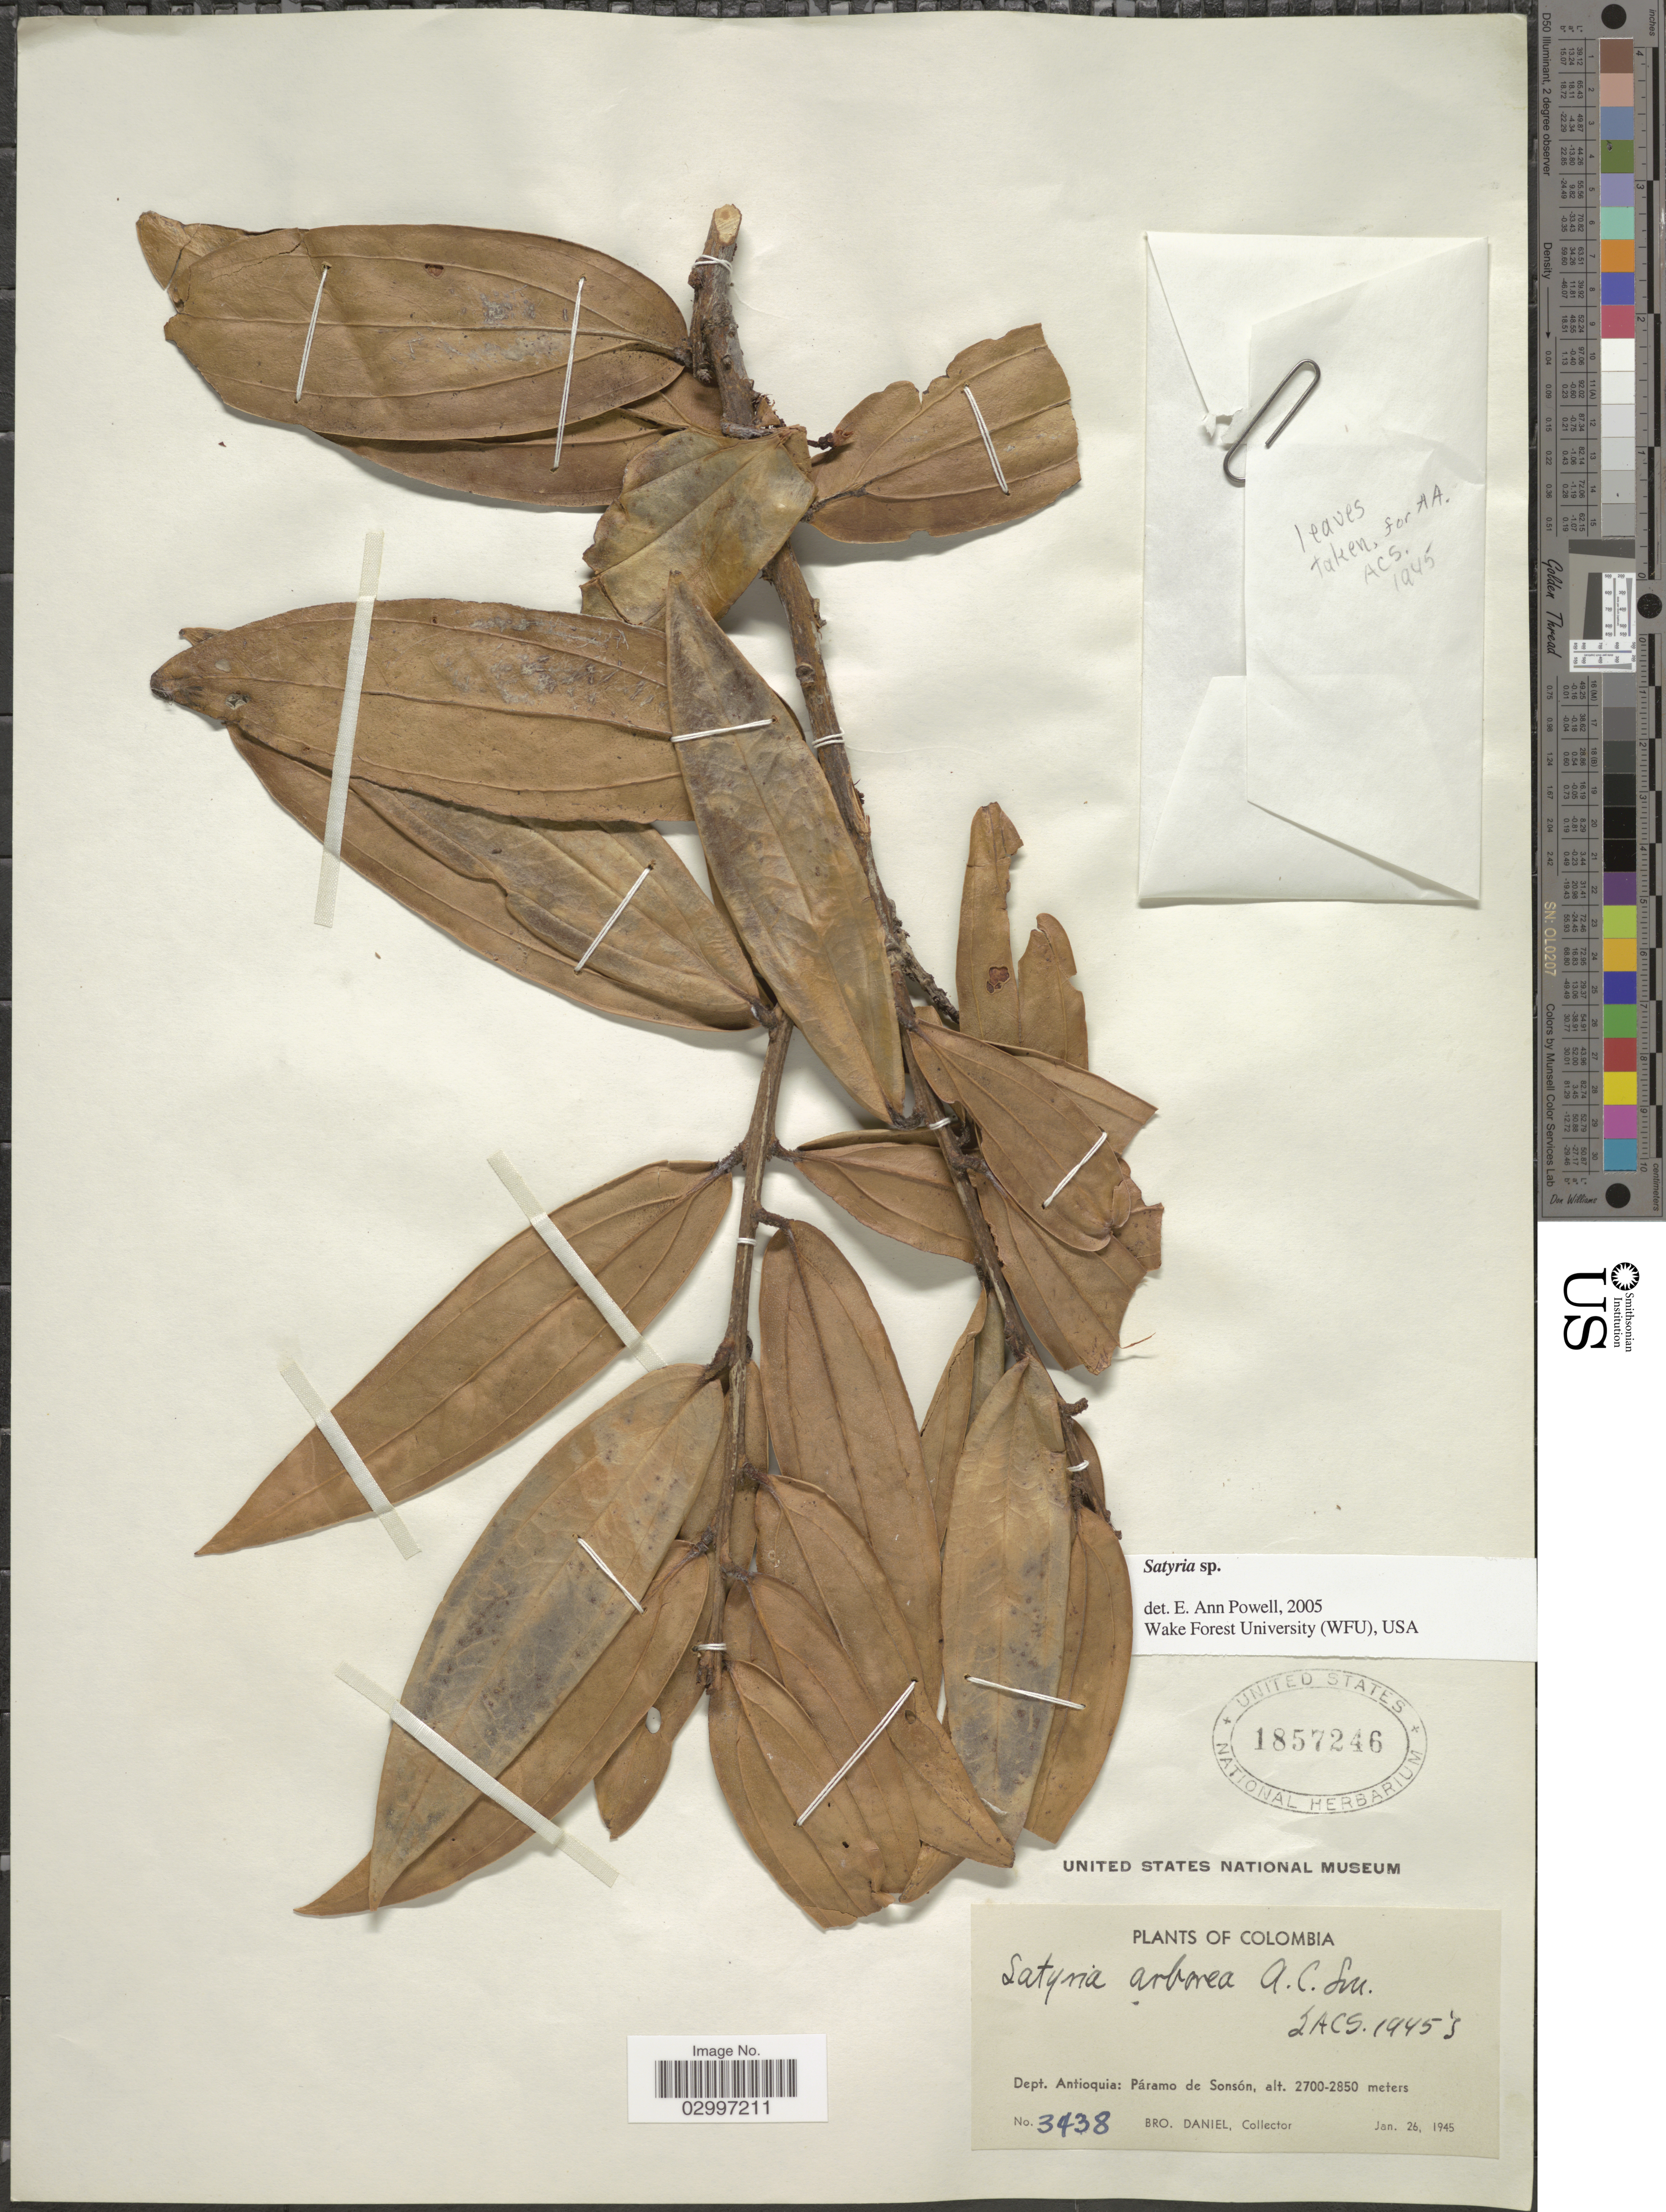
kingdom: Plantae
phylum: Tracheophyta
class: Magnoliopsida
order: Ericales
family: Ericaceae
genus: Satyria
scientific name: Satyria warszewiczii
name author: Klotzsch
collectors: Bro. Daniel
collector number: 3438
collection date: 1945-01-26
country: Colombia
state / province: Antioquia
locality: Dept. Antioquia: Páramo de Sonsón.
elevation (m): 2700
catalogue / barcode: US 1857246